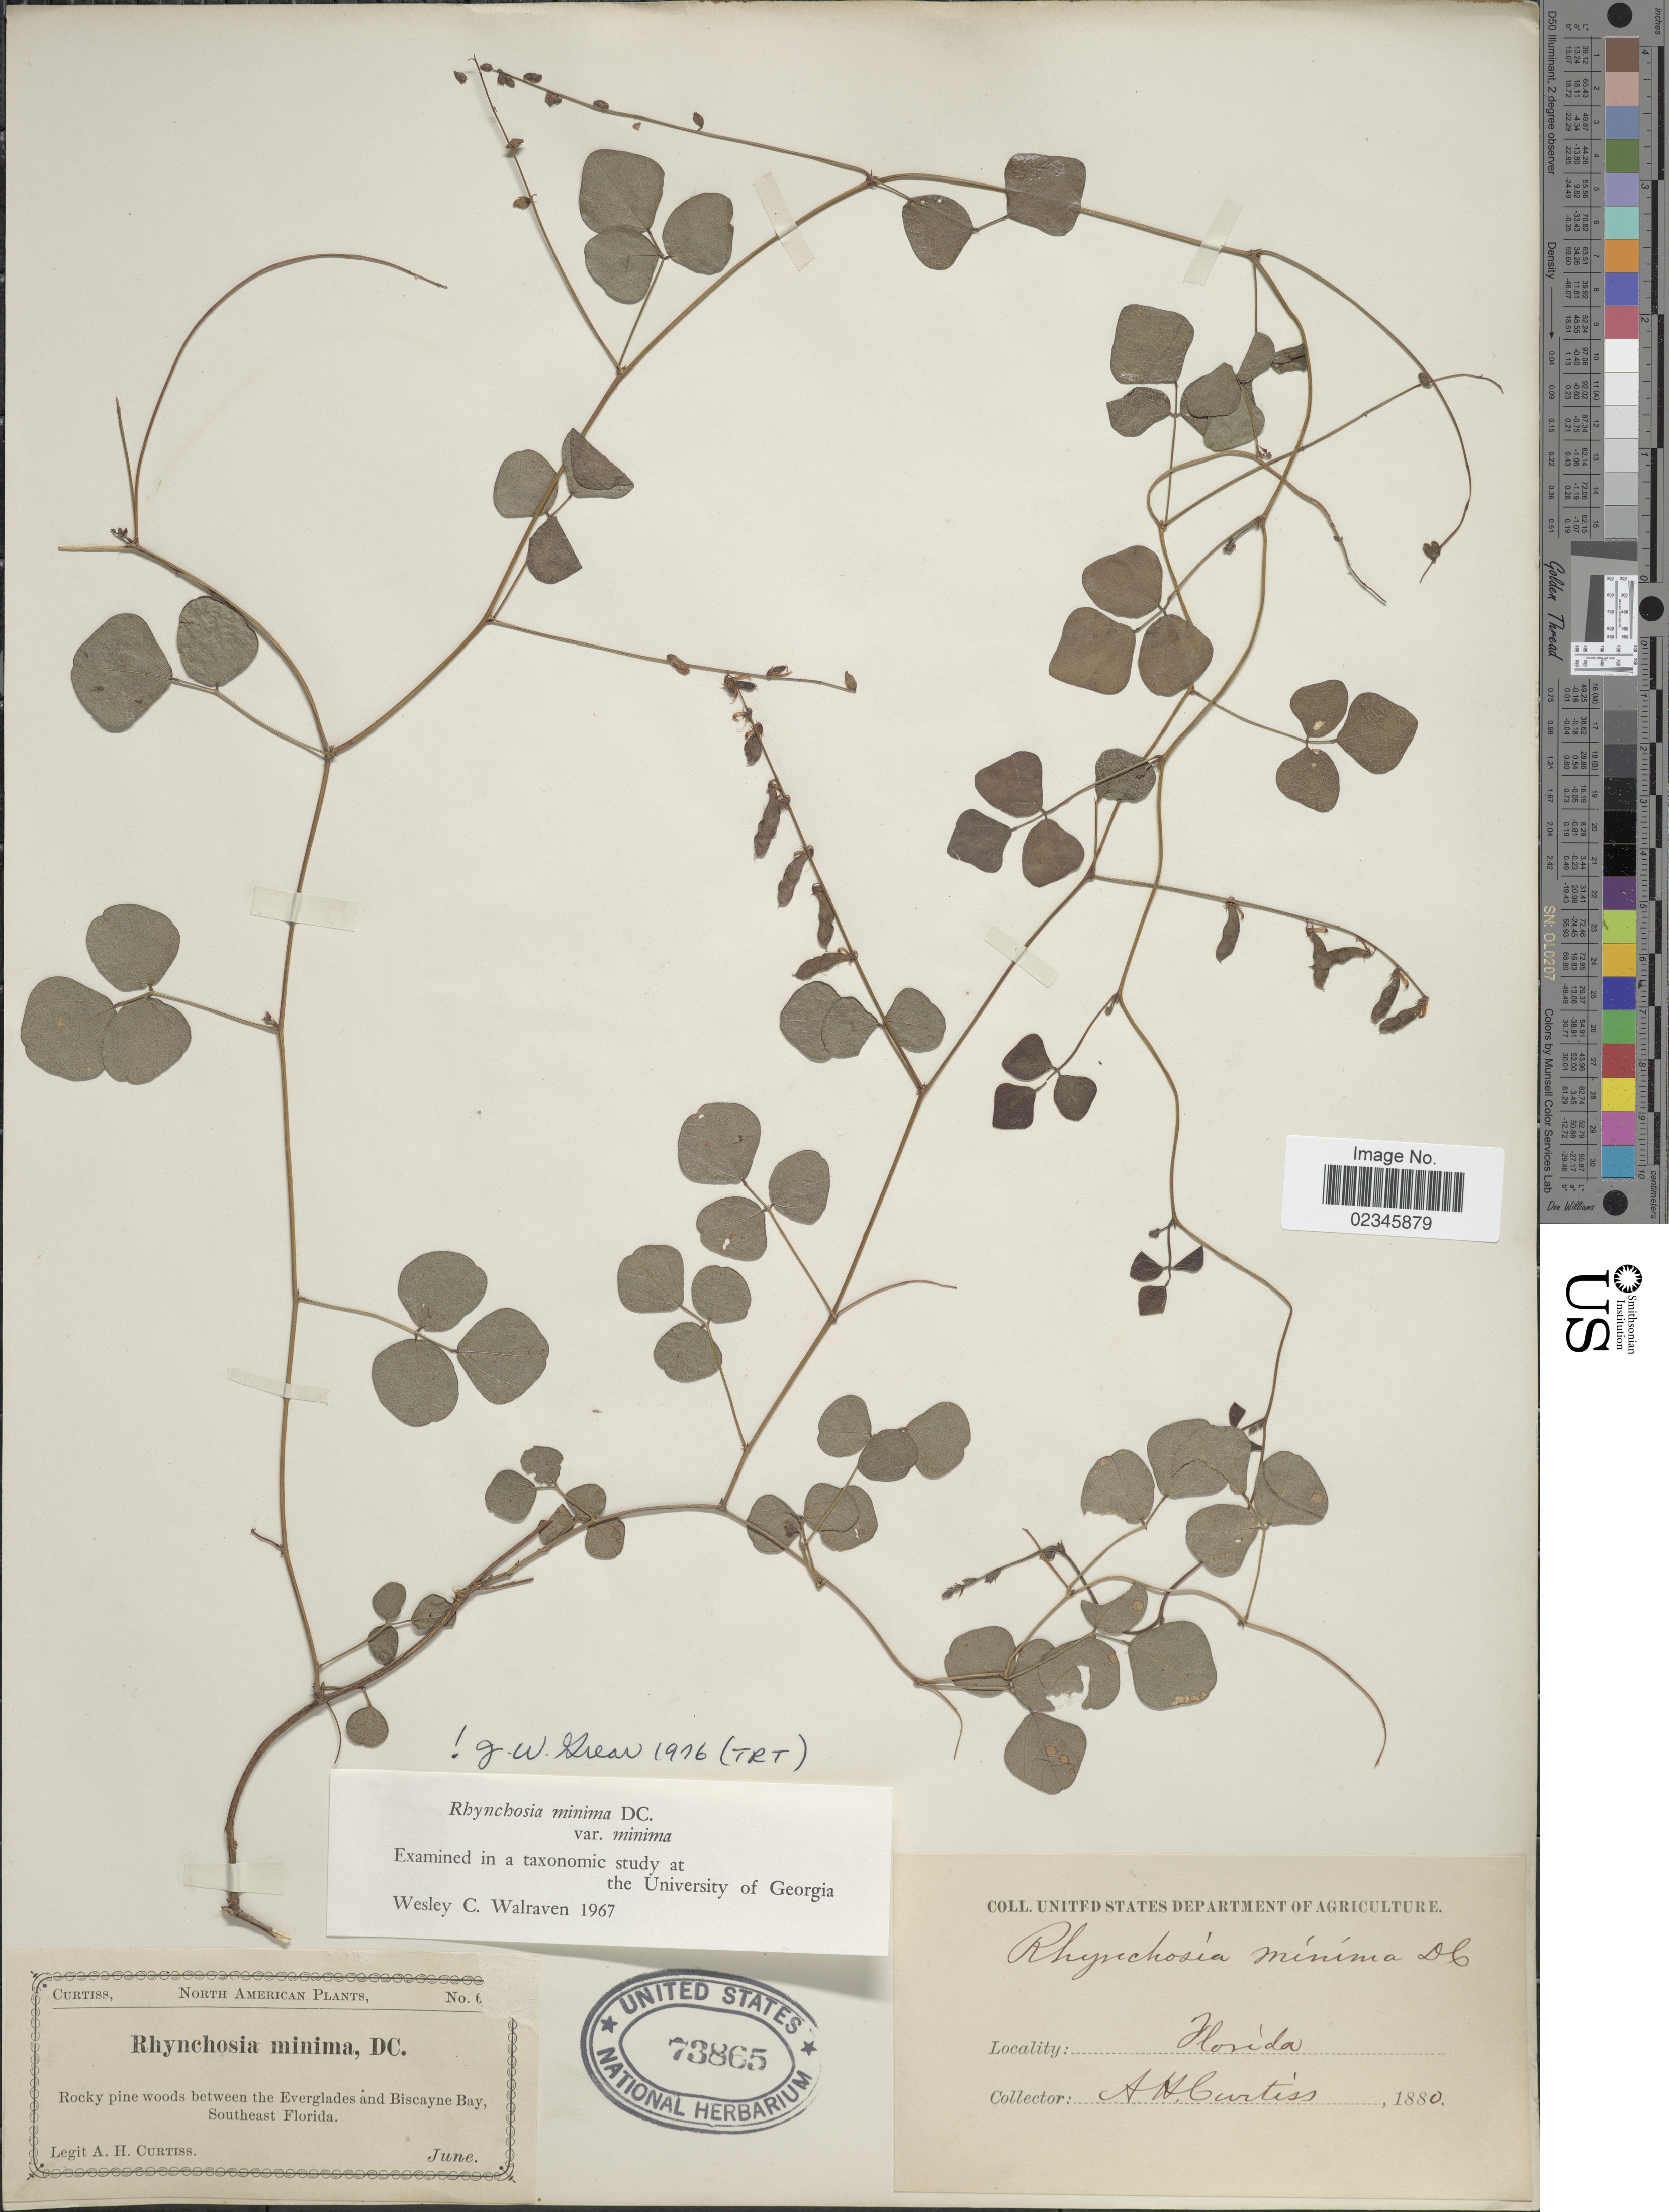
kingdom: Plantae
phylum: Tracheophyta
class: Magnoliopsida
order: Fabales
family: Fabaceae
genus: Rhynchosia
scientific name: Rhynchosia minima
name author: (L.) DC.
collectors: A. H. Curtiss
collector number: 6*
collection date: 1880-06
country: United States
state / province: Florida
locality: Rocky pine woods between the Everglades and Biscayne Bay, Southeast Florida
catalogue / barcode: US 73865